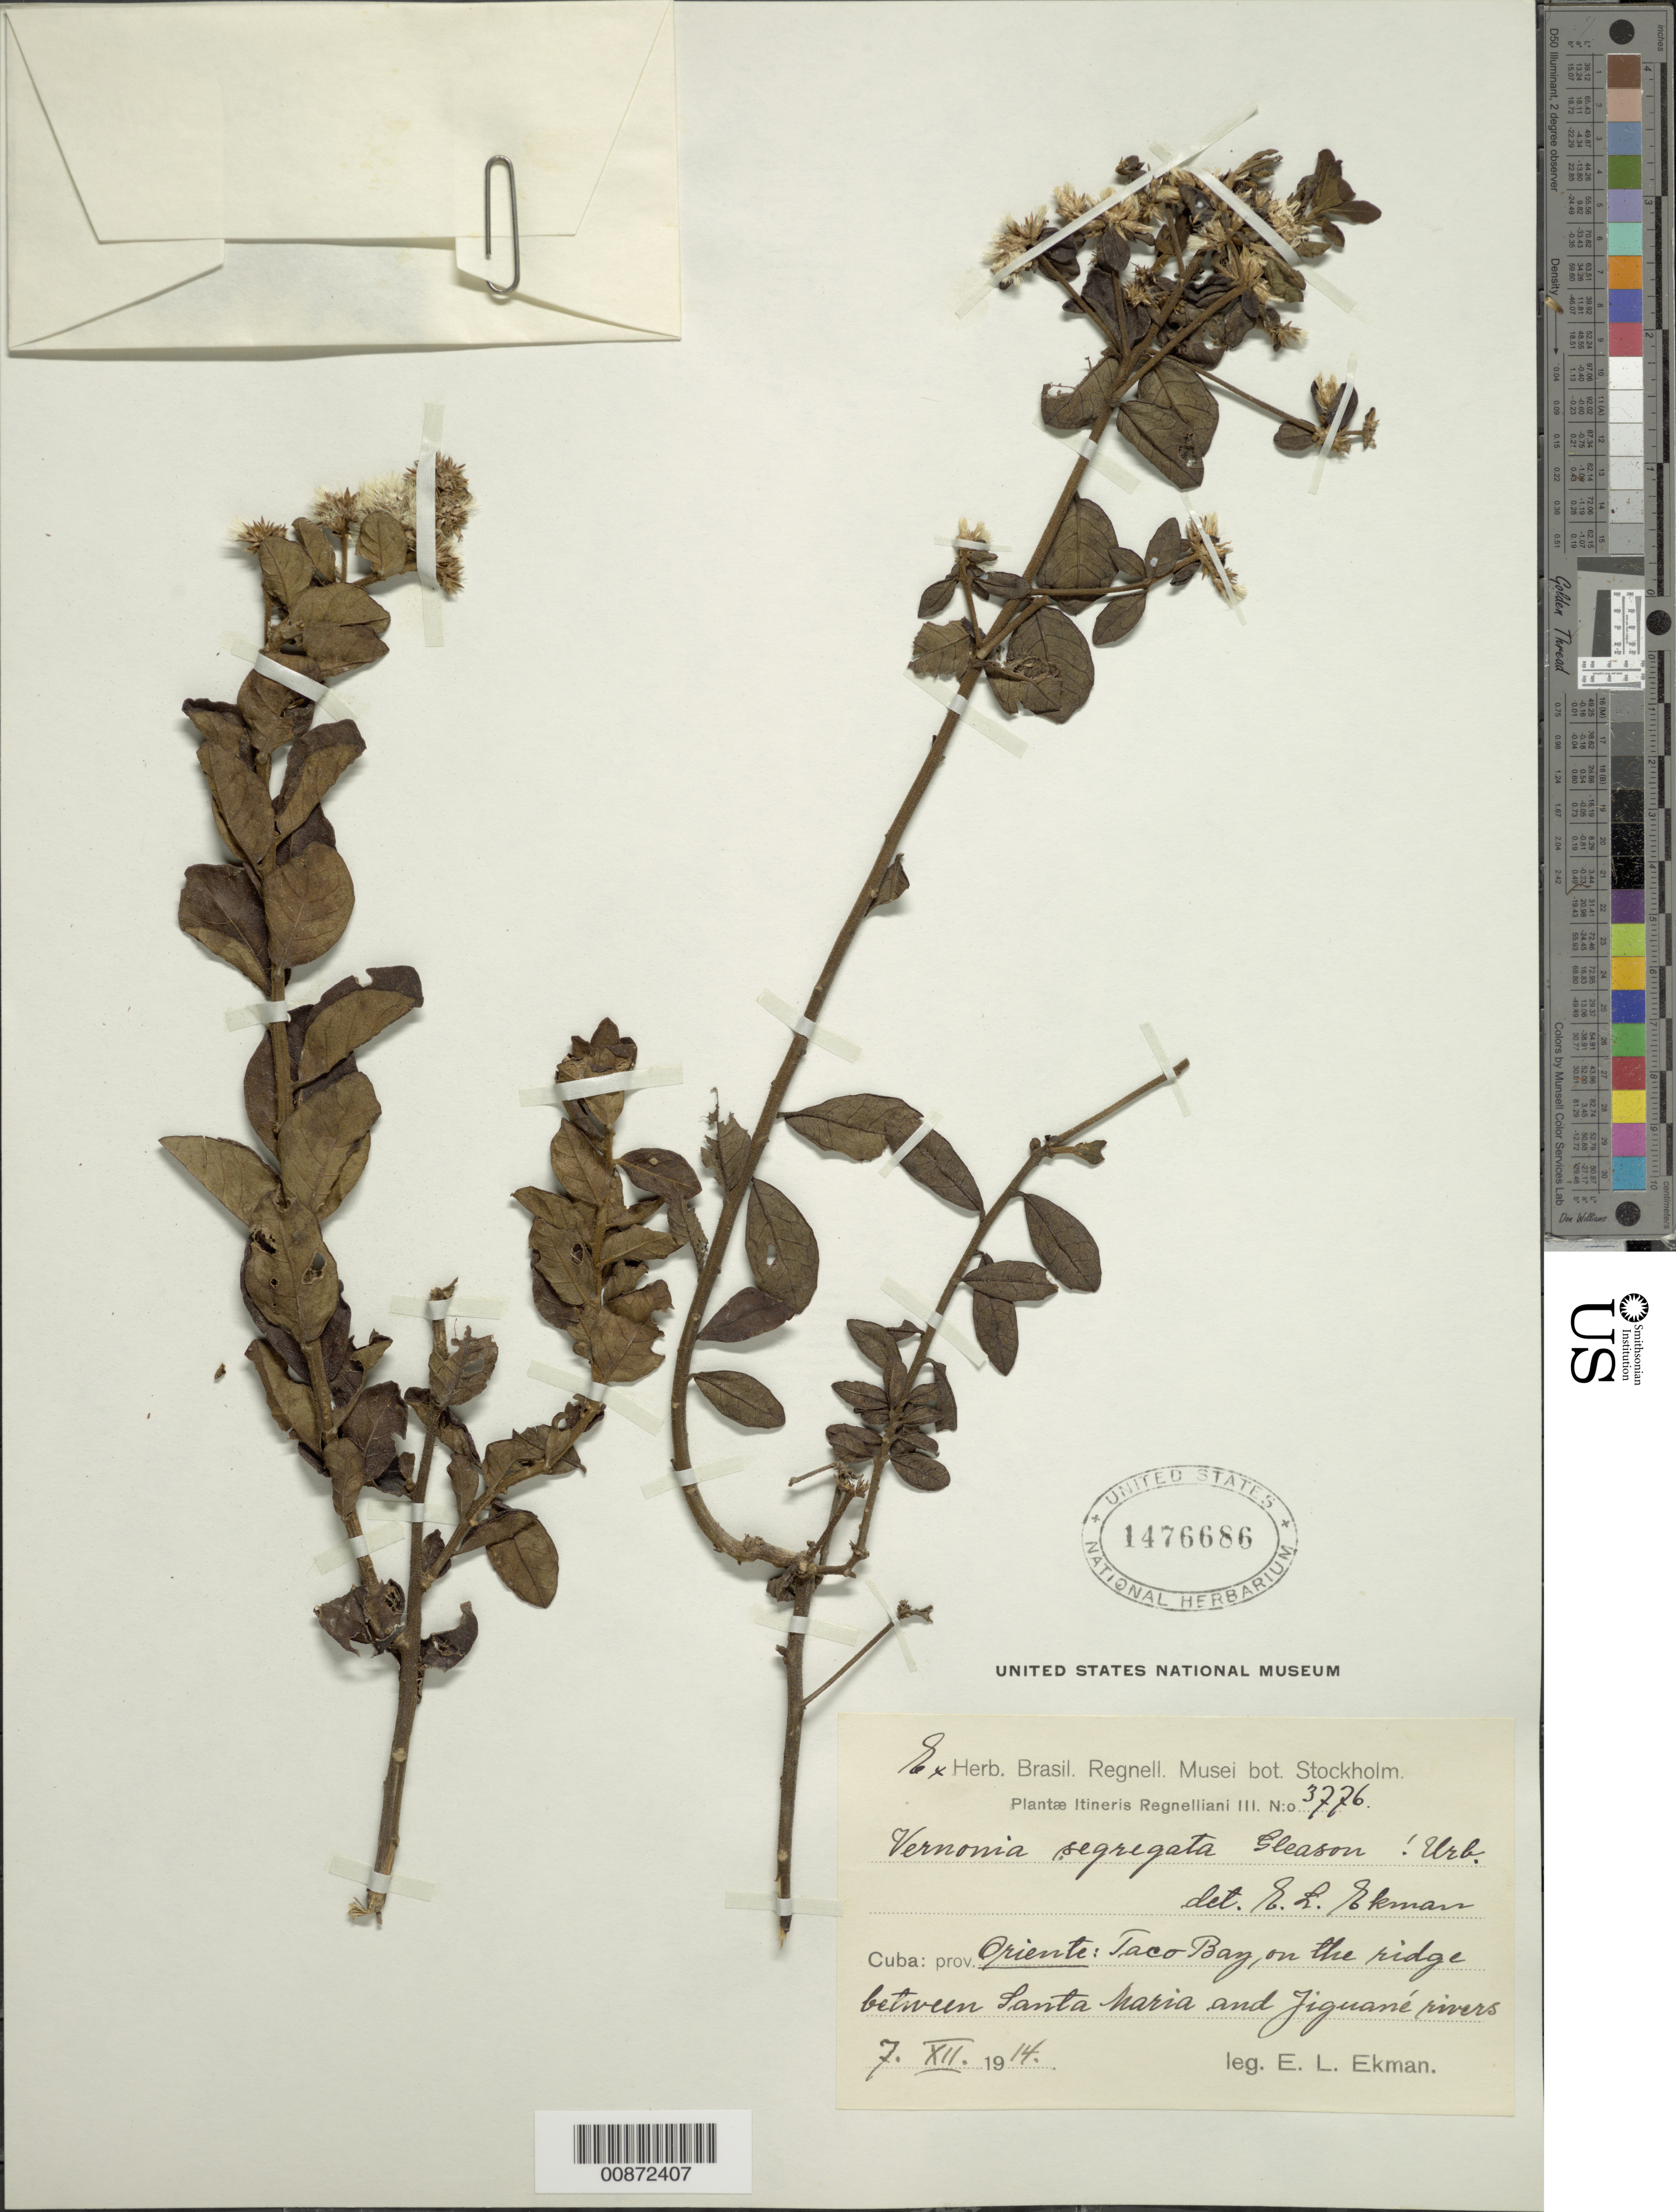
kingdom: Plantae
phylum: Tracheophyta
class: Magnoliopsida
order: Asterales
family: Asteraceae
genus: Lepidaploa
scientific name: Lepidaploa segregata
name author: (Gleason) H. Rob.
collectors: E. L. Ekman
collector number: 3776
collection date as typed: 07 Dec 1914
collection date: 1914-12-07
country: Cuba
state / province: Oriente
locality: Taco Bay, on ridge between Santa Maria and Jiguané rivers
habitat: On ridge between rivers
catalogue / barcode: US 1476686